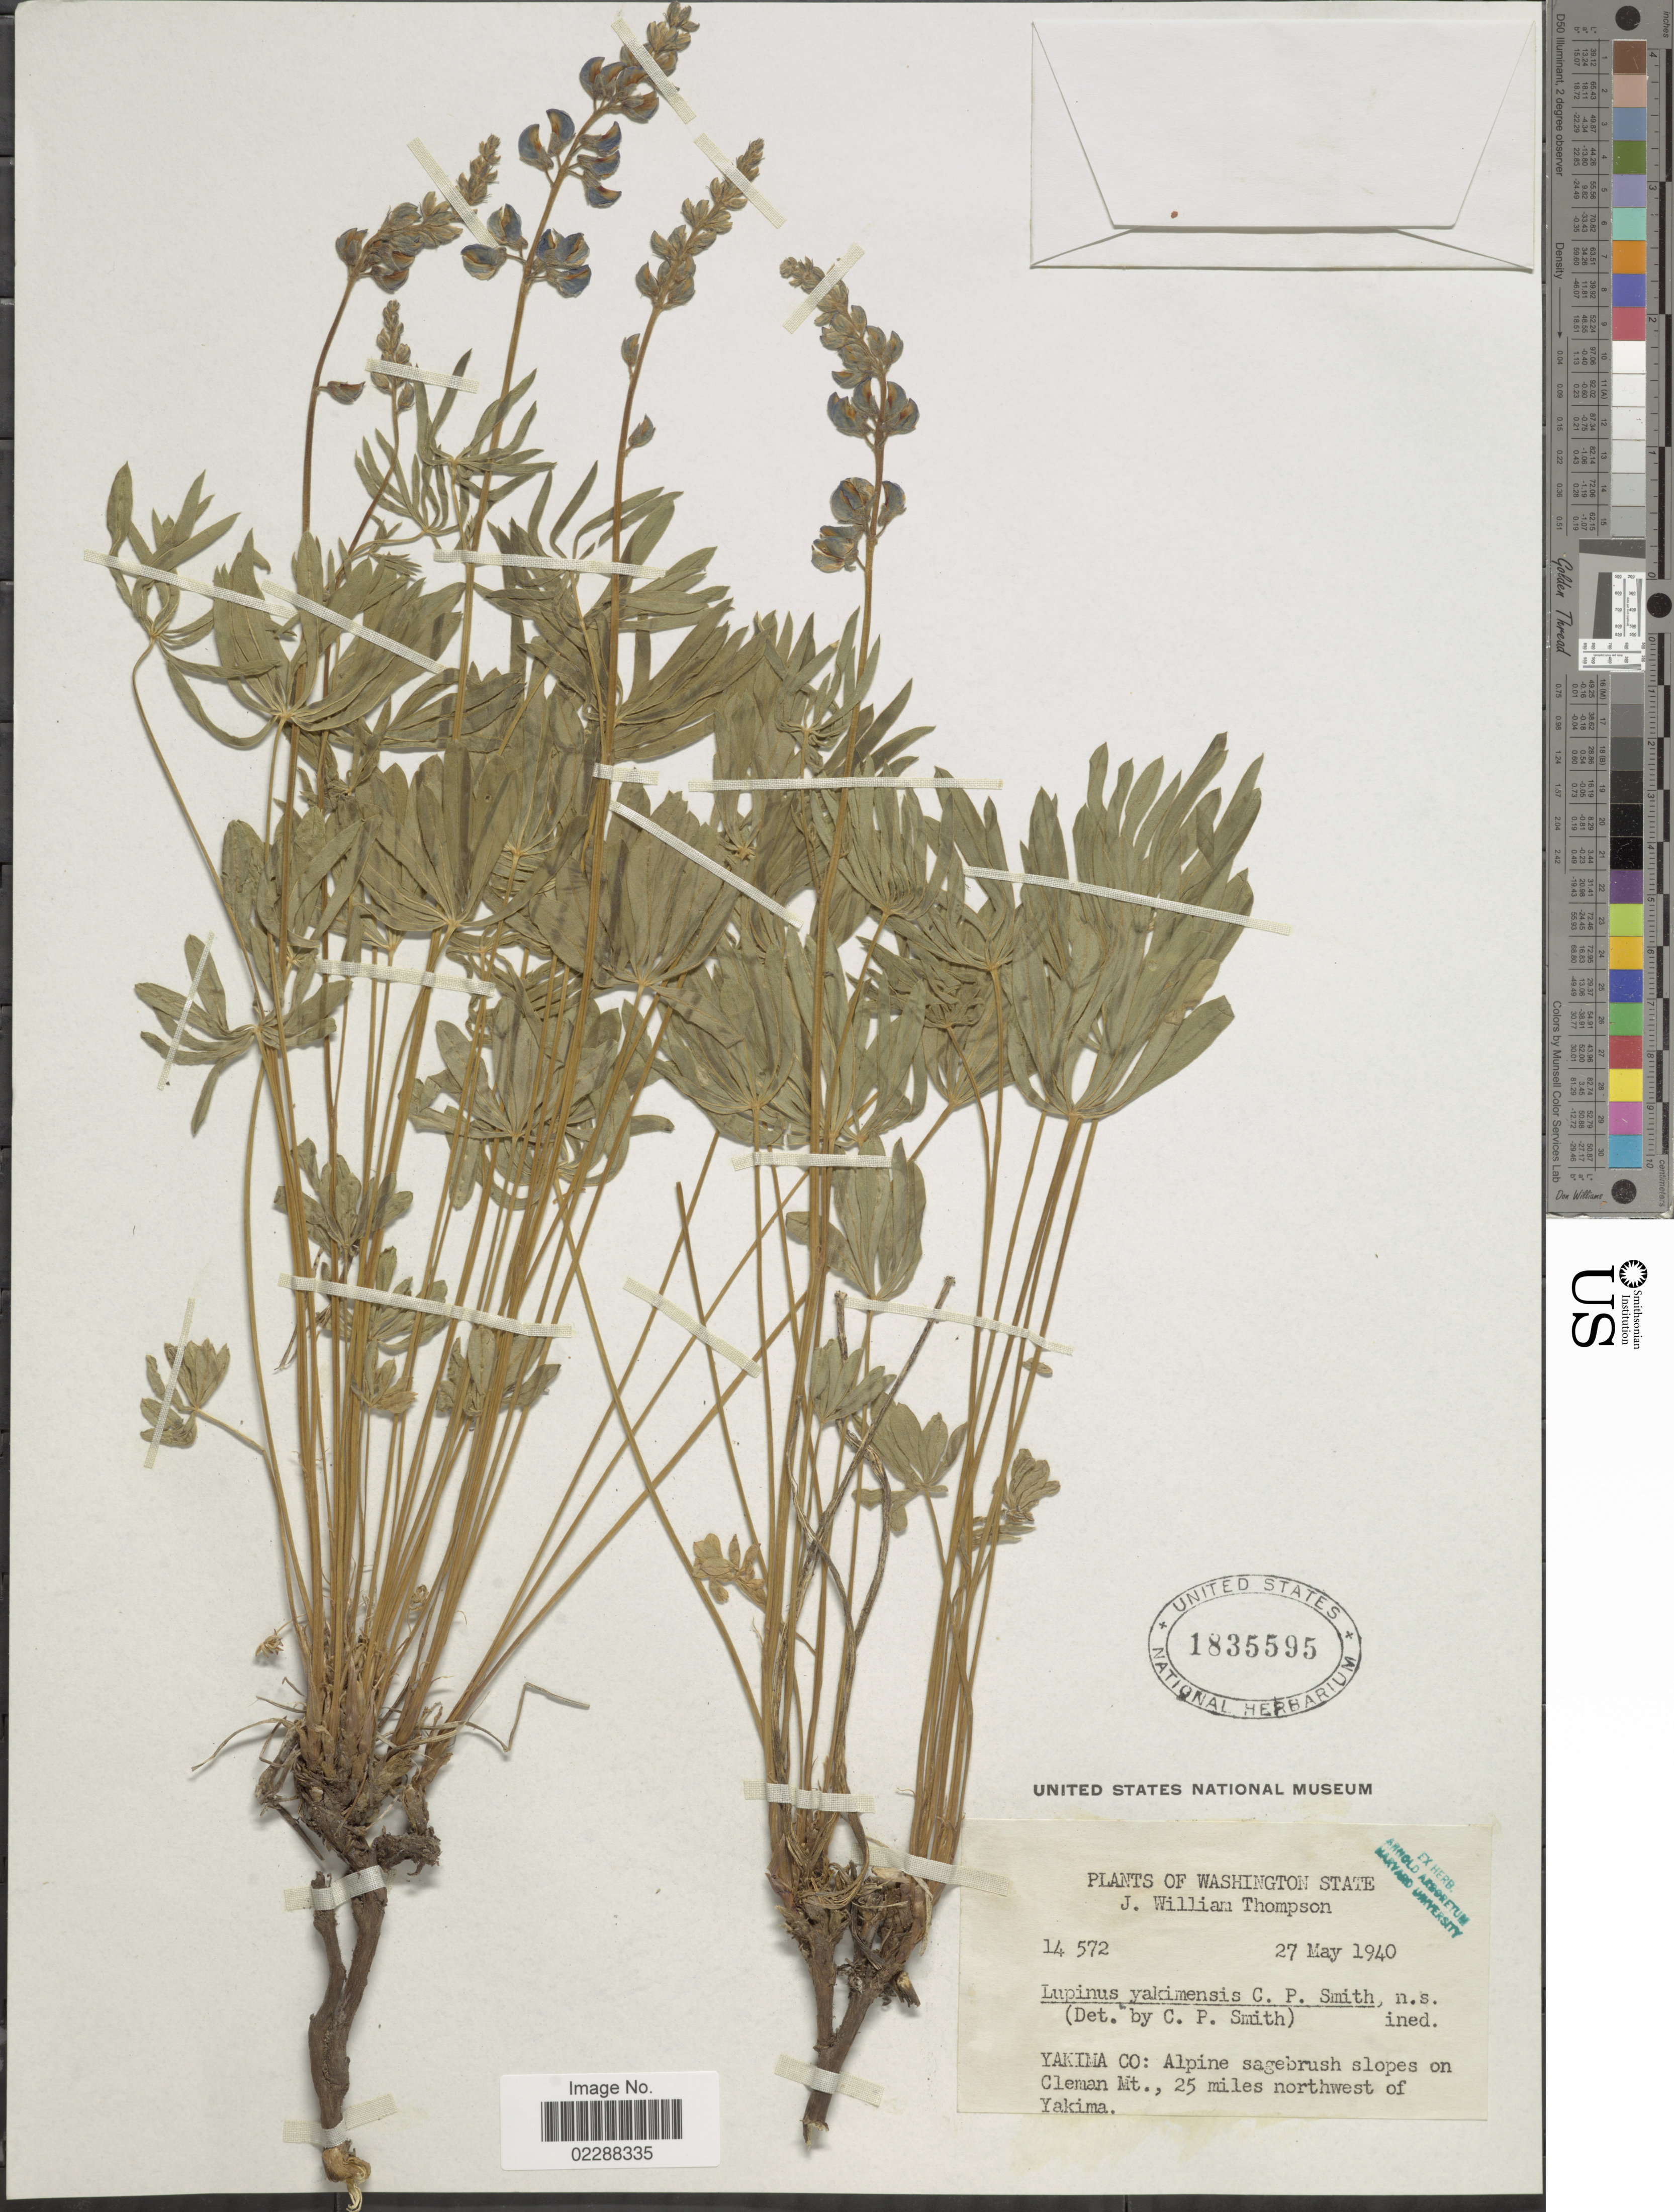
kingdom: Plantae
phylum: Tracheophyta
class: Magnoliopsida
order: Fabales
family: Fabaceae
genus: Lupinus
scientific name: Lupinus yakimensis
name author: C.P. Sm.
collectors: J. W. Thompson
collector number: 14572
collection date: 1940-05-27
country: United States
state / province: Washington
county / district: Yakima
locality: Washington State, Yakima Co: Alpine sagebrush slopes on Cleman Mt., 25 miles Northwest of Yakima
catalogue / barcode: US 1835595